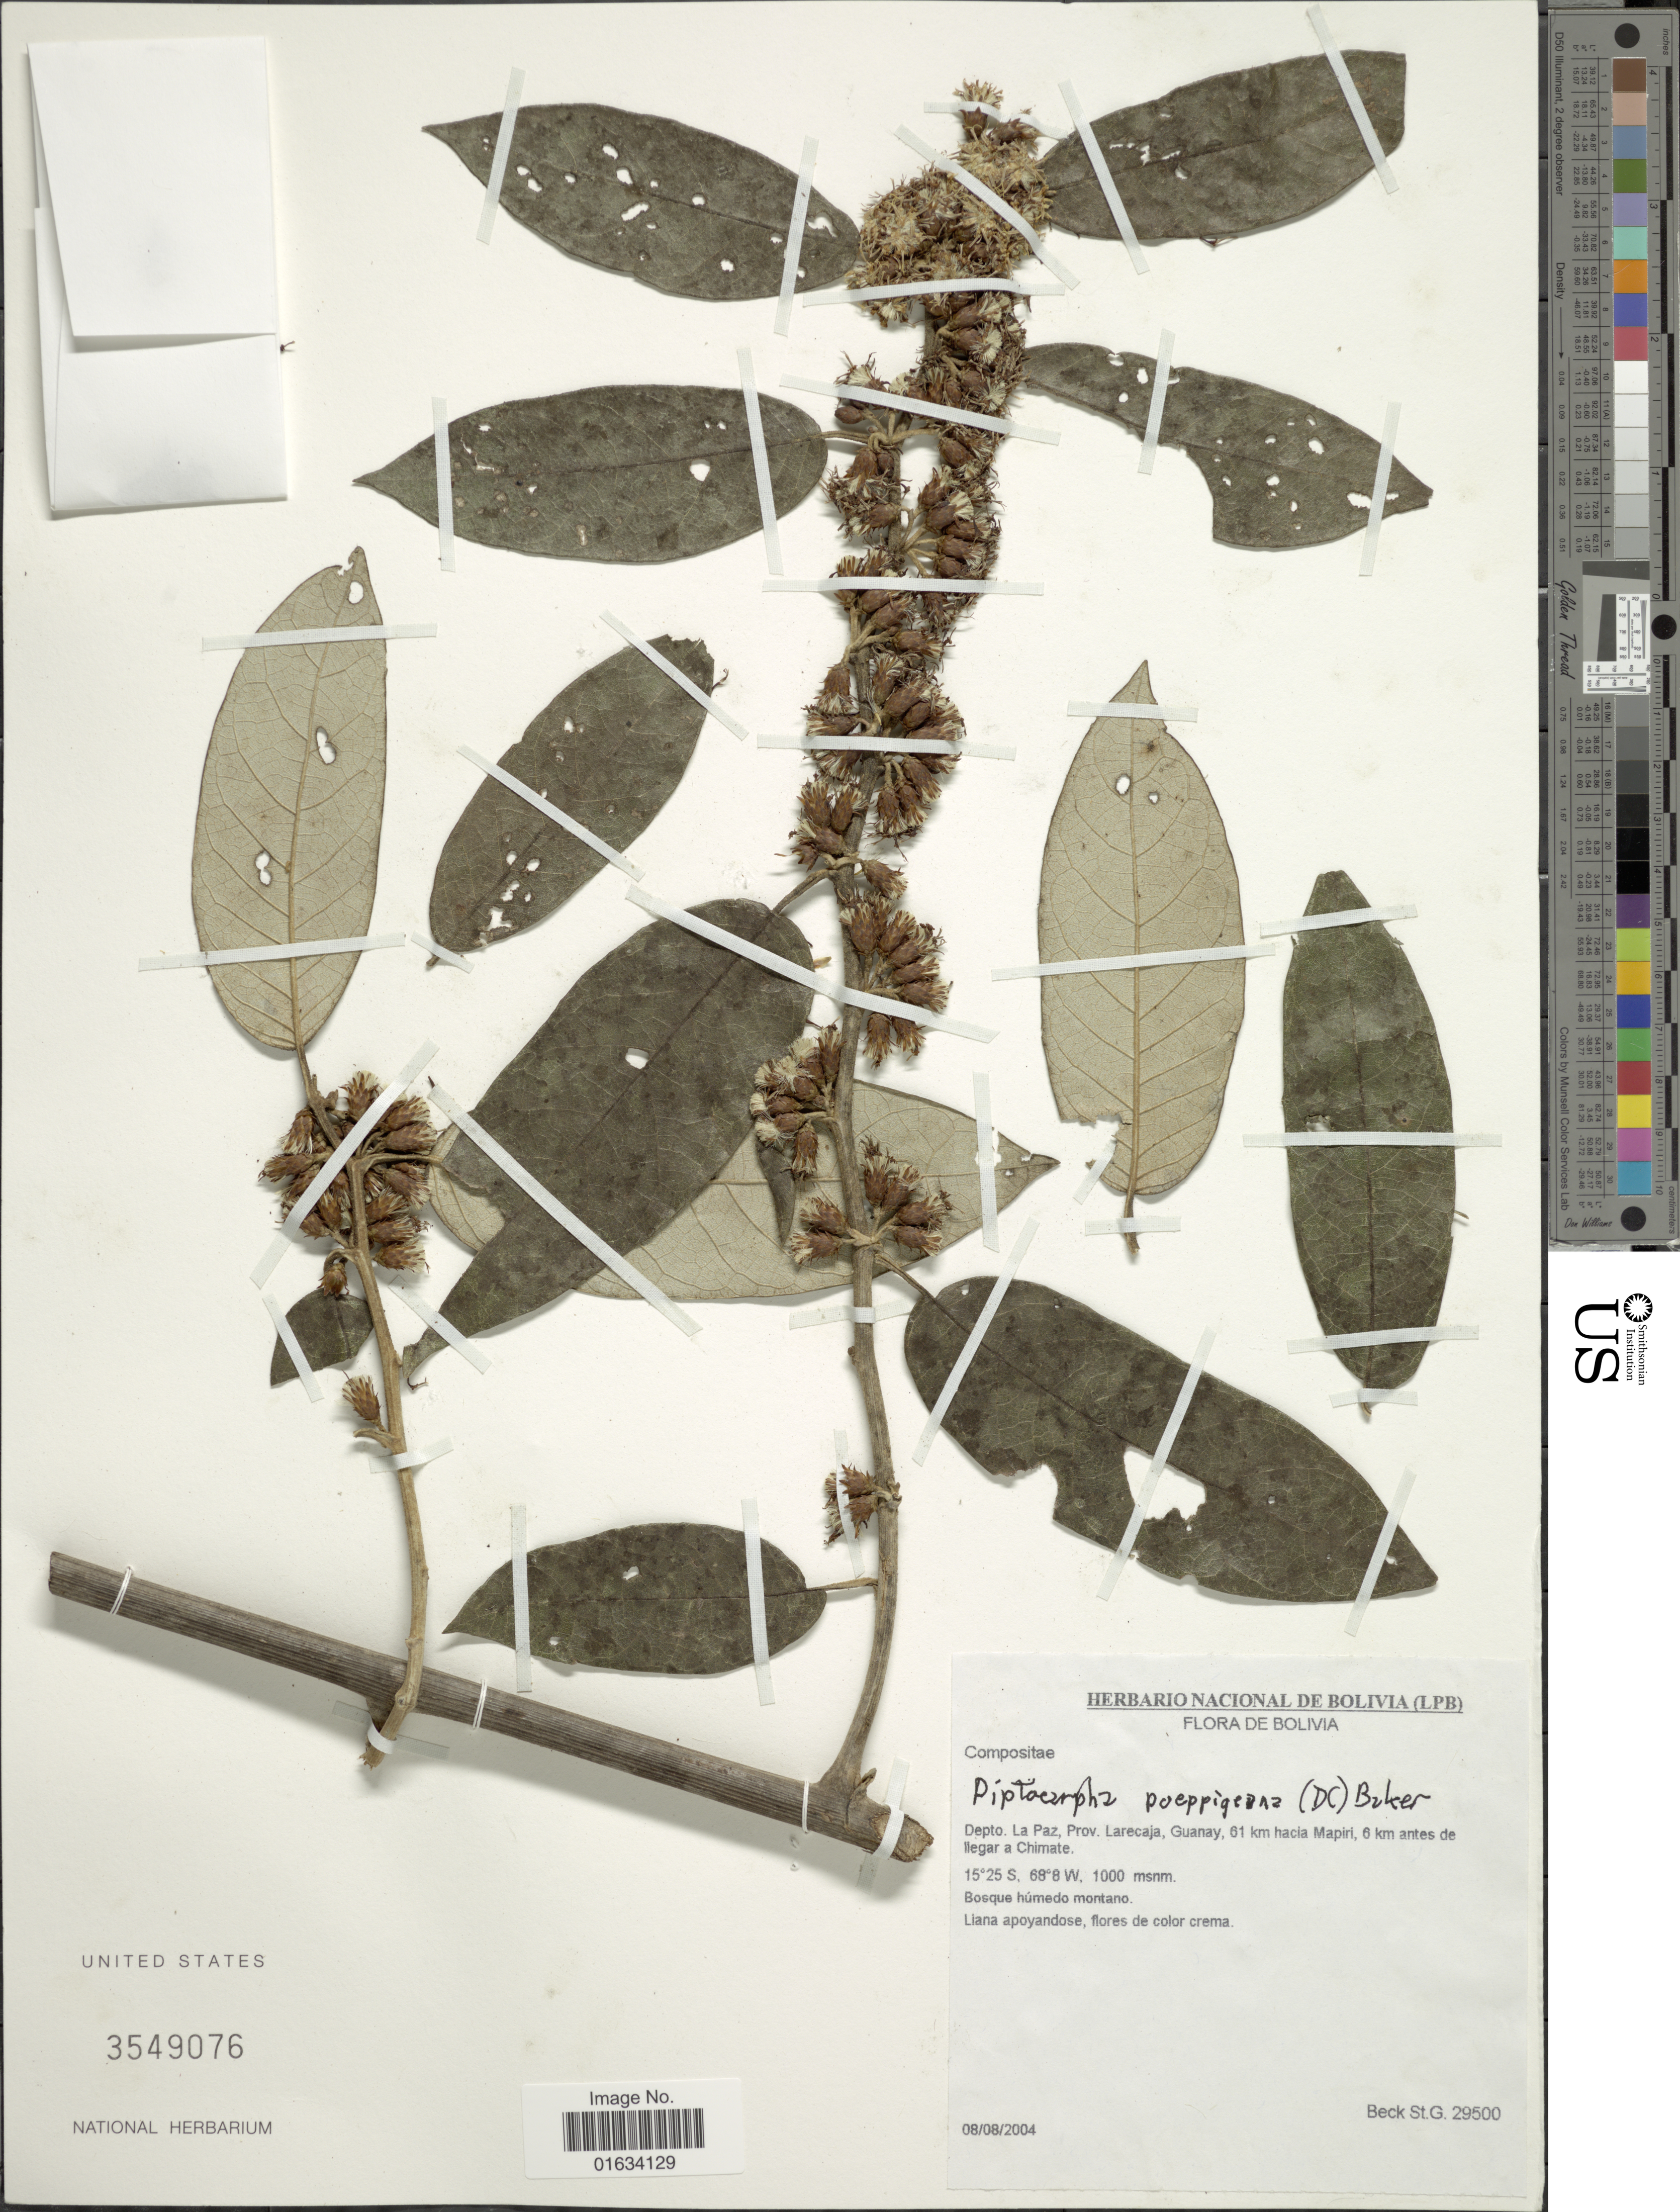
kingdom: Plantae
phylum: Tracheophyta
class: Magnoliopsida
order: Asterales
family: Asteraceae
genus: Piptocarpha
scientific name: Piptocarpha poeppigiana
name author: (DC.) Baker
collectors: S. G. Beck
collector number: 29500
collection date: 2004-08-08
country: Bolivia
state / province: La Paz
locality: Bolivia. Depto. La Paz, Prov. Larecaja, Guanay, 61 km hacia Mapiri, 6 km antes de llegar a Chimate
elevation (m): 1000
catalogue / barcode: US 3549076